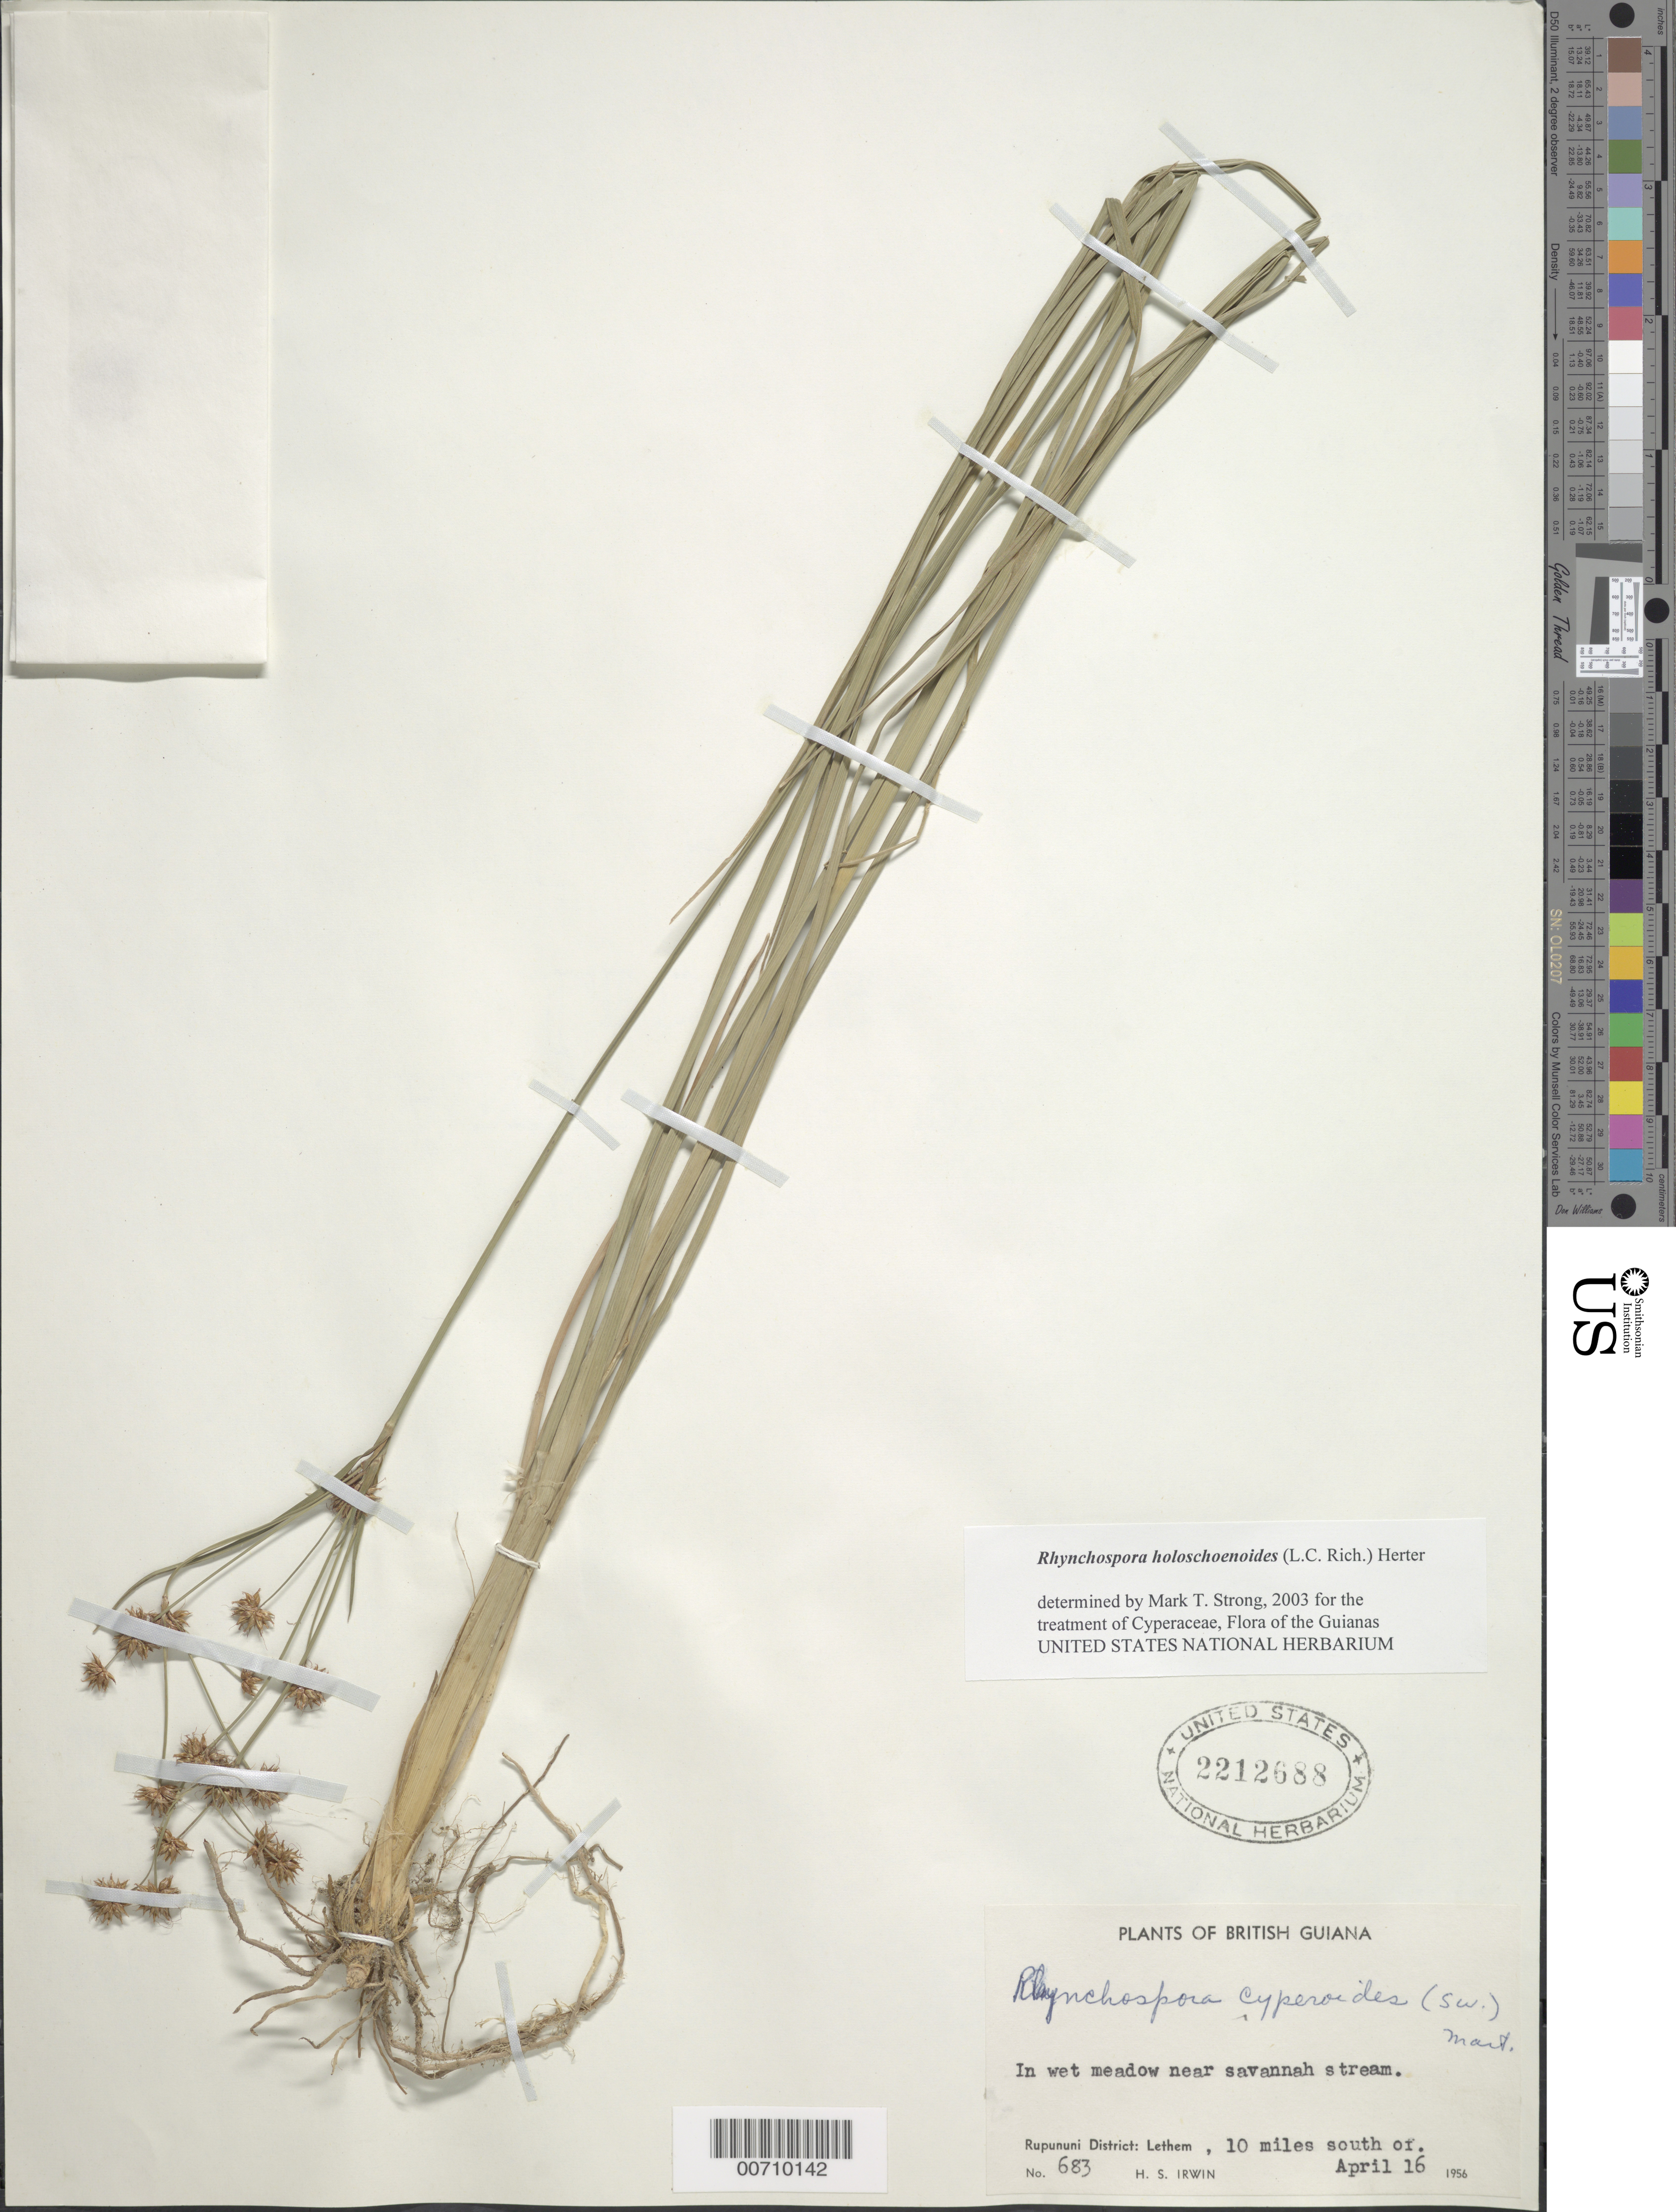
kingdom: Plantae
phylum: Tracheophyta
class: Liliopsida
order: Poales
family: Cyperaceae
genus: Rhynchospora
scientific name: Rhynchospora holoschoenoides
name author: (Rich.) Herter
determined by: Strong, M. T., (US), Smithsonian Institution - National Museum of Natural History (UNITED STATES)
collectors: H. Irwin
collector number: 683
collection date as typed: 16-Apr-56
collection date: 1956-04-16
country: Guyana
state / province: U. Takutu-U. Essequibo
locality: Rupununi Dist., 10 mi. S of Lethem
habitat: Wet meadow near savanna stream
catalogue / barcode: US 2212688